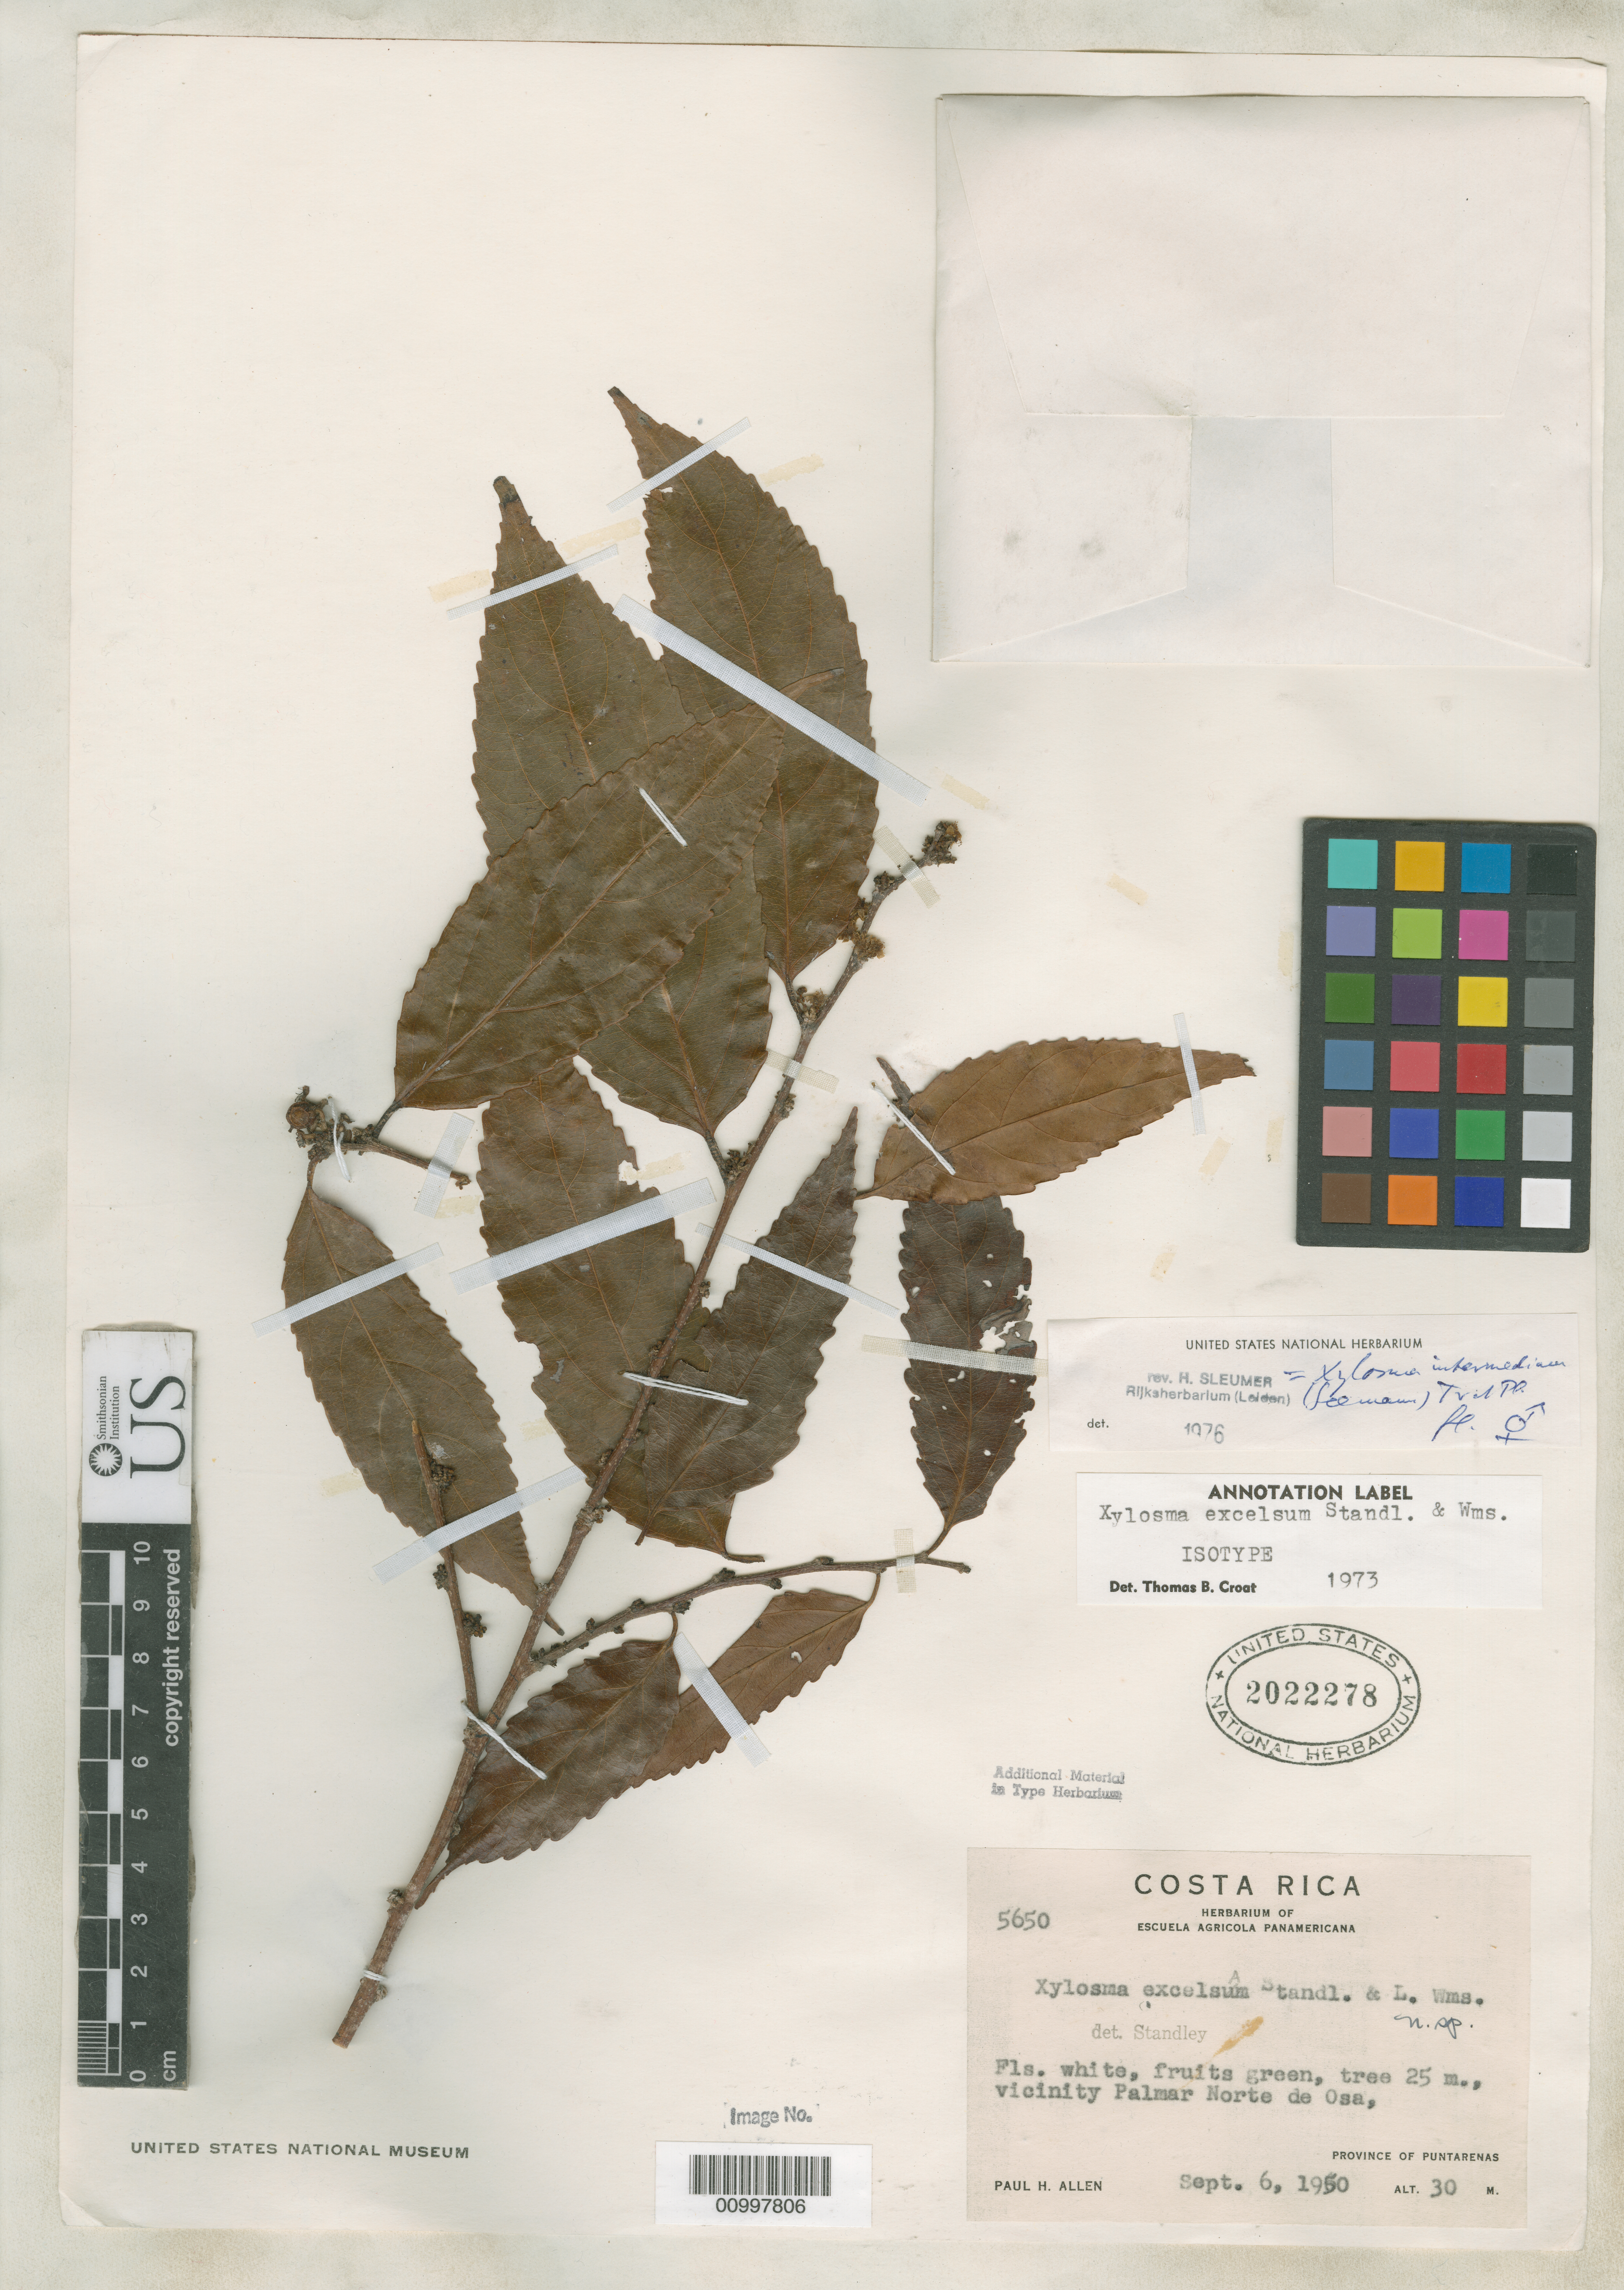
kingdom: Plantae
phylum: Tracheophyta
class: Magnoliopsida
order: Malpighiales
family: Salicaceae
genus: Xylosma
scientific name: Xylosma excelsa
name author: Standl. & L.O. Williams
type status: Isotype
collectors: P. H. Allen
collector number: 5650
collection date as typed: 06 Sep 1950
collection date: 1950-09-06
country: Costa Rica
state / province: Puntarenas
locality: Vicinity of Palmar Norte de Osa.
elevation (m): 30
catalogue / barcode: US 2022278